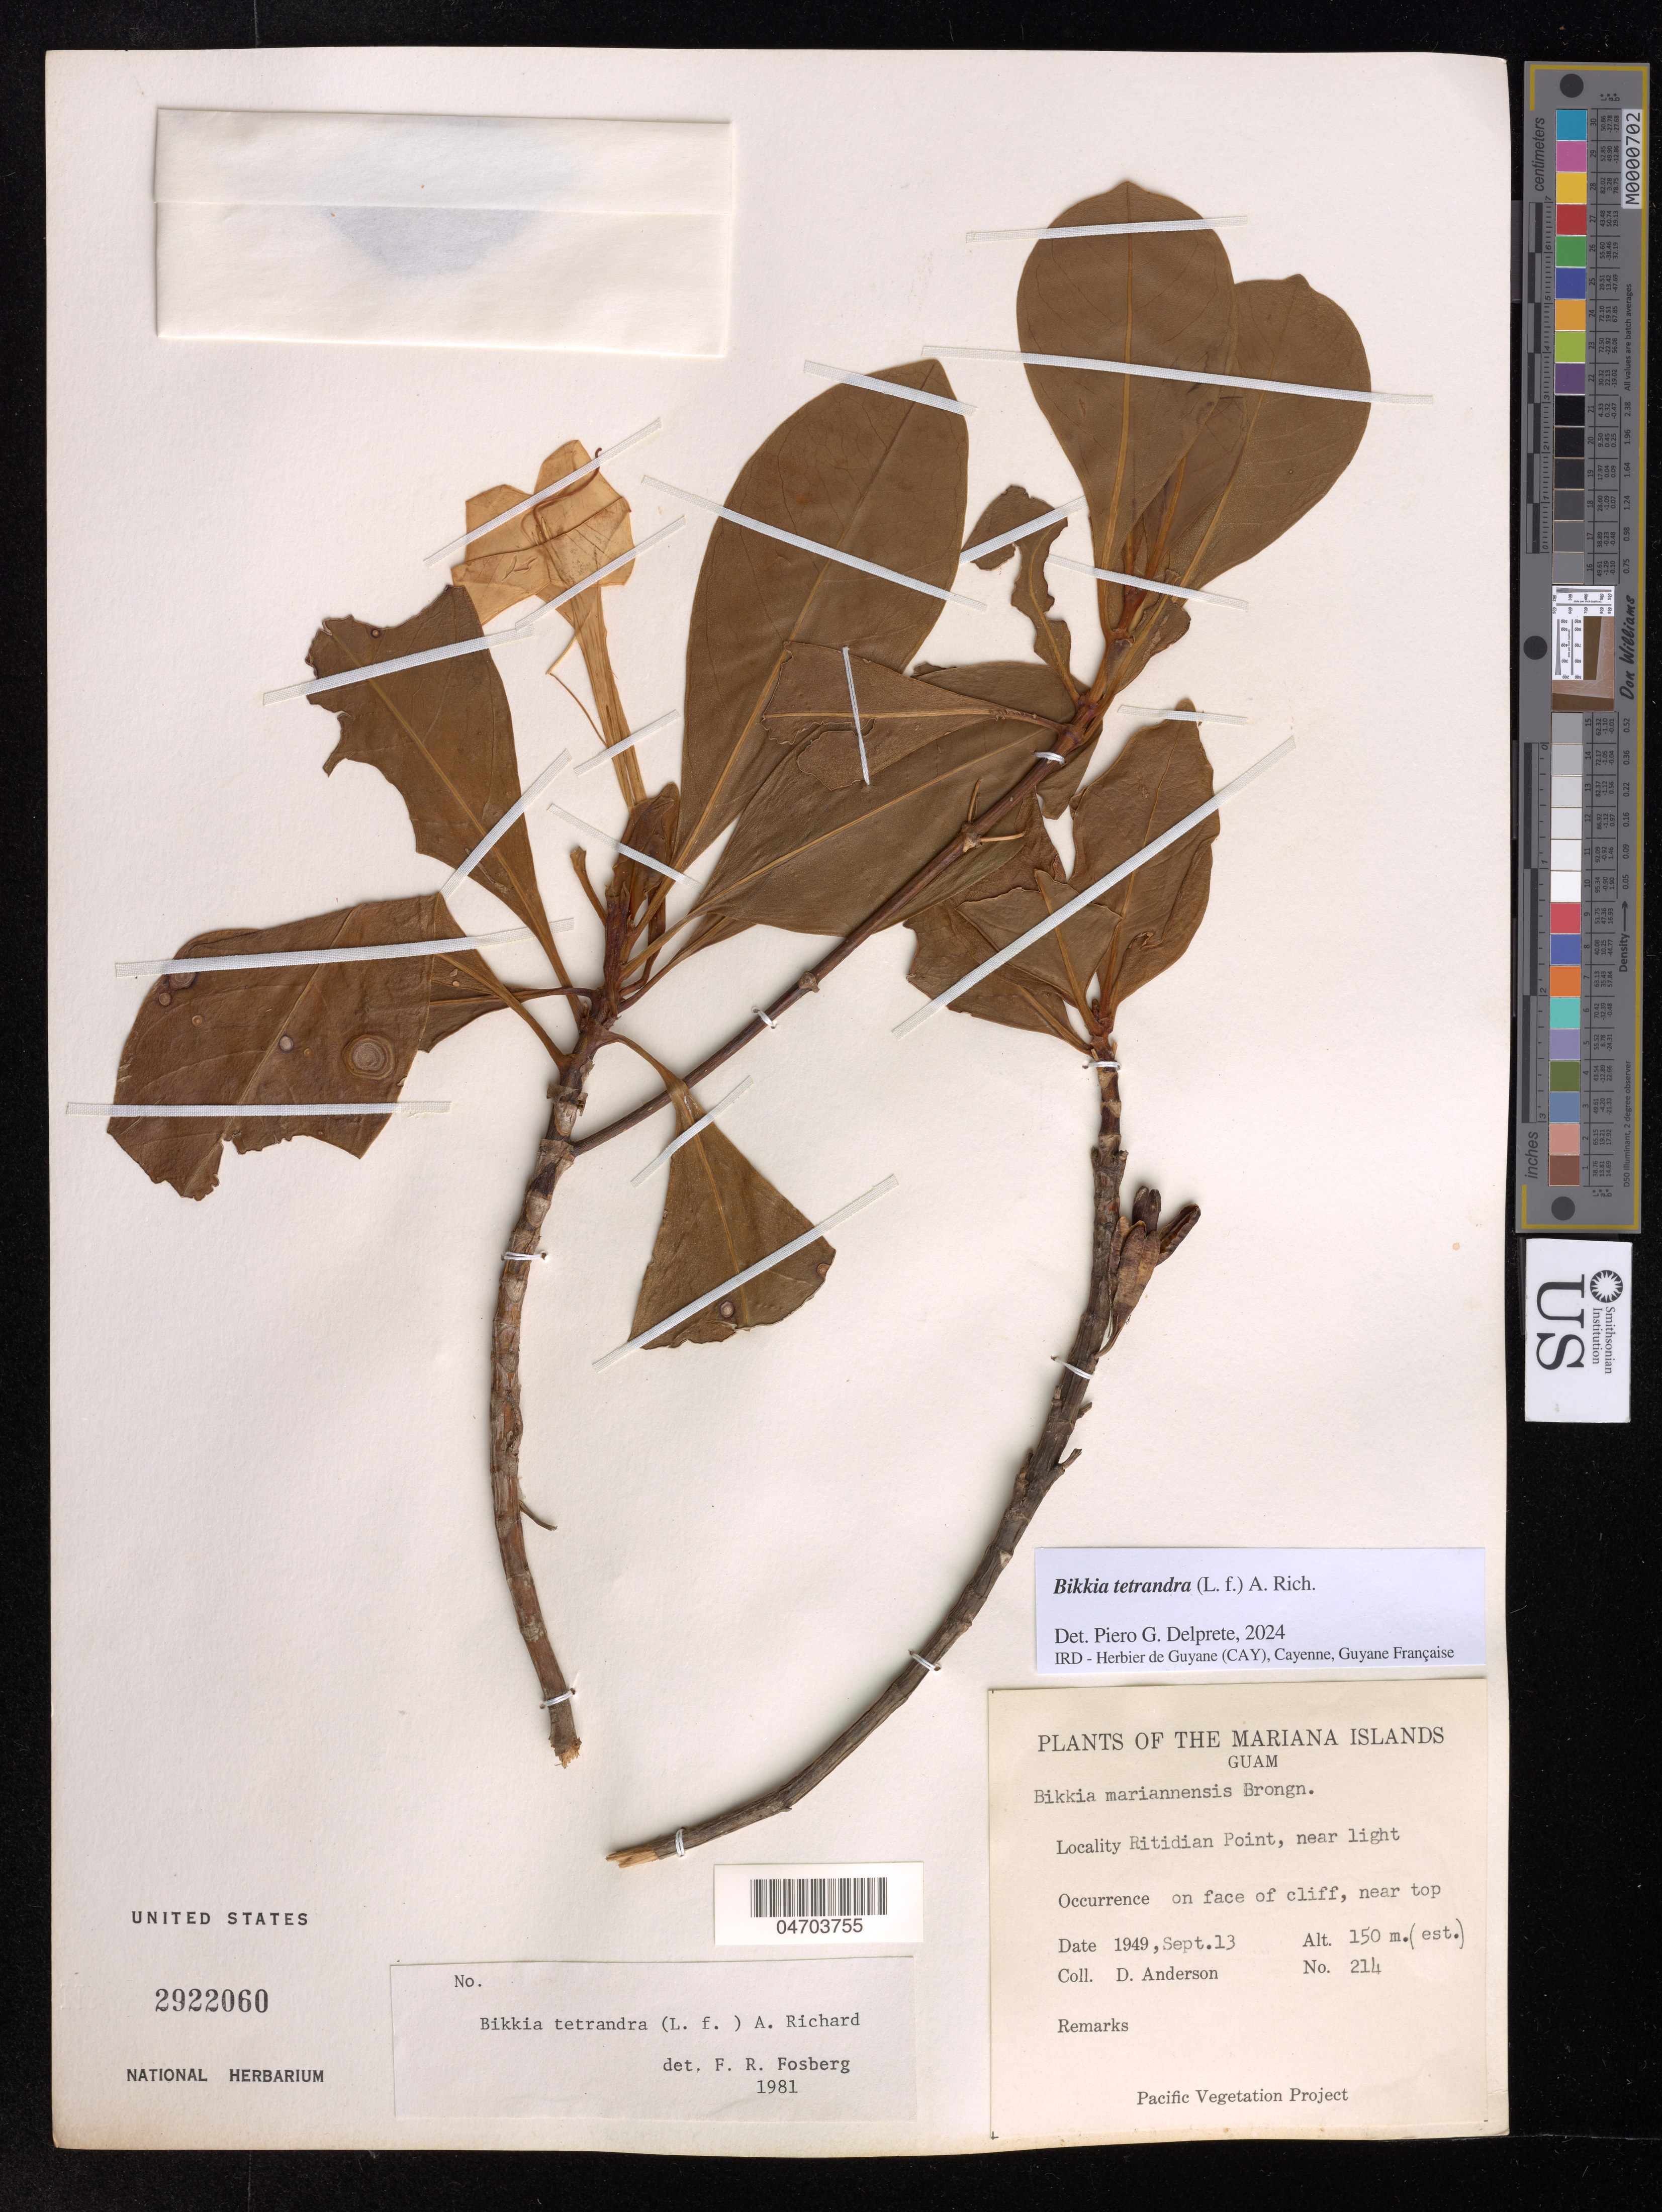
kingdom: Plantae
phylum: Tracheophyta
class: Magnoliopsida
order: Gentianales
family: Rubiaceae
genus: Bikkia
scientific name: Bikkia tetrandra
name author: (L. f.) A. Rich.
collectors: D. Anderson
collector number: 214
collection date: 1949-09-13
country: Northern Mariana Islands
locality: Guam. Ritidian Point, near light.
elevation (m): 150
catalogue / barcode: US 2922060